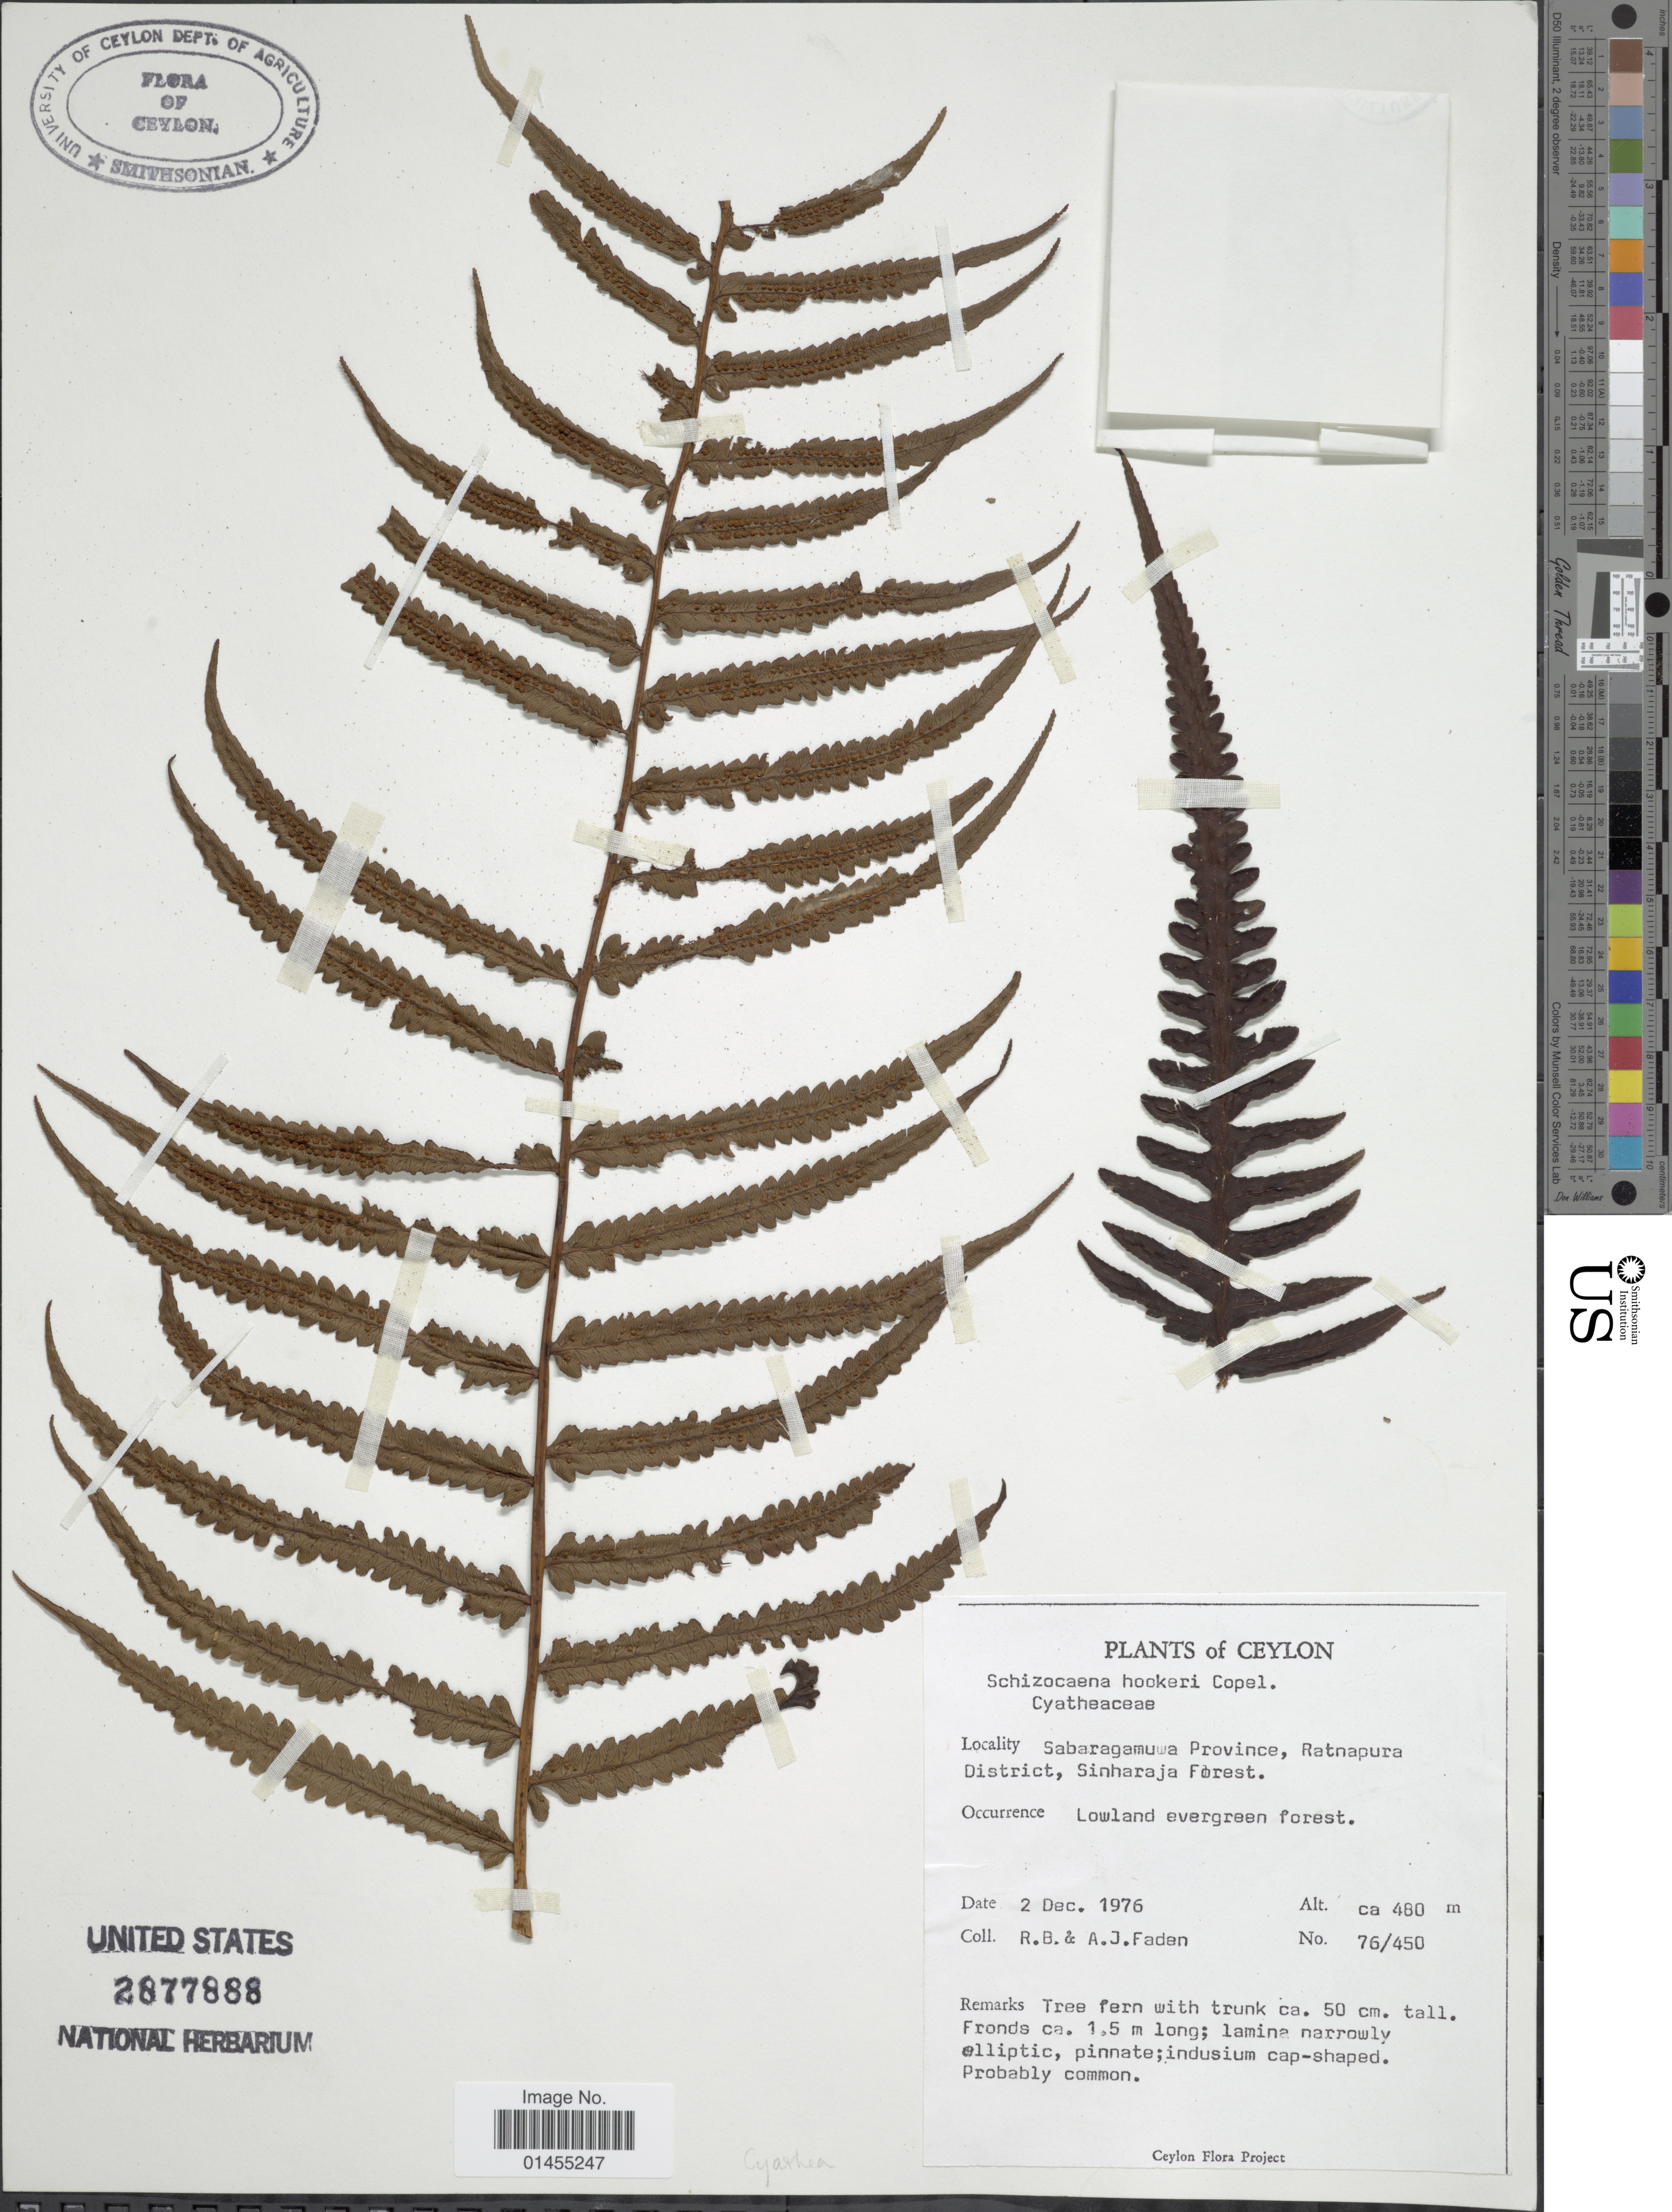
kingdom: Plantae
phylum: Tracheophyta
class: Polypodiopsida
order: Cyatheales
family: Cyatheaceae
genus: Alsophila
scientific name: Alsophila hookeri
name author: (Thwaites) R.M. Tryon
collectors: R. B. Faden & A. J. Faden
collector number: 76/450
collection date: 1976-12-02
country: Sri Lanka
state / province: Sabaragamuwa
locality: Ceylon, Sabaragamuwa Province, Ratnapura District, Sinharaja Forest.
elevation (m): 480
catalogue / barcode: US 2877888